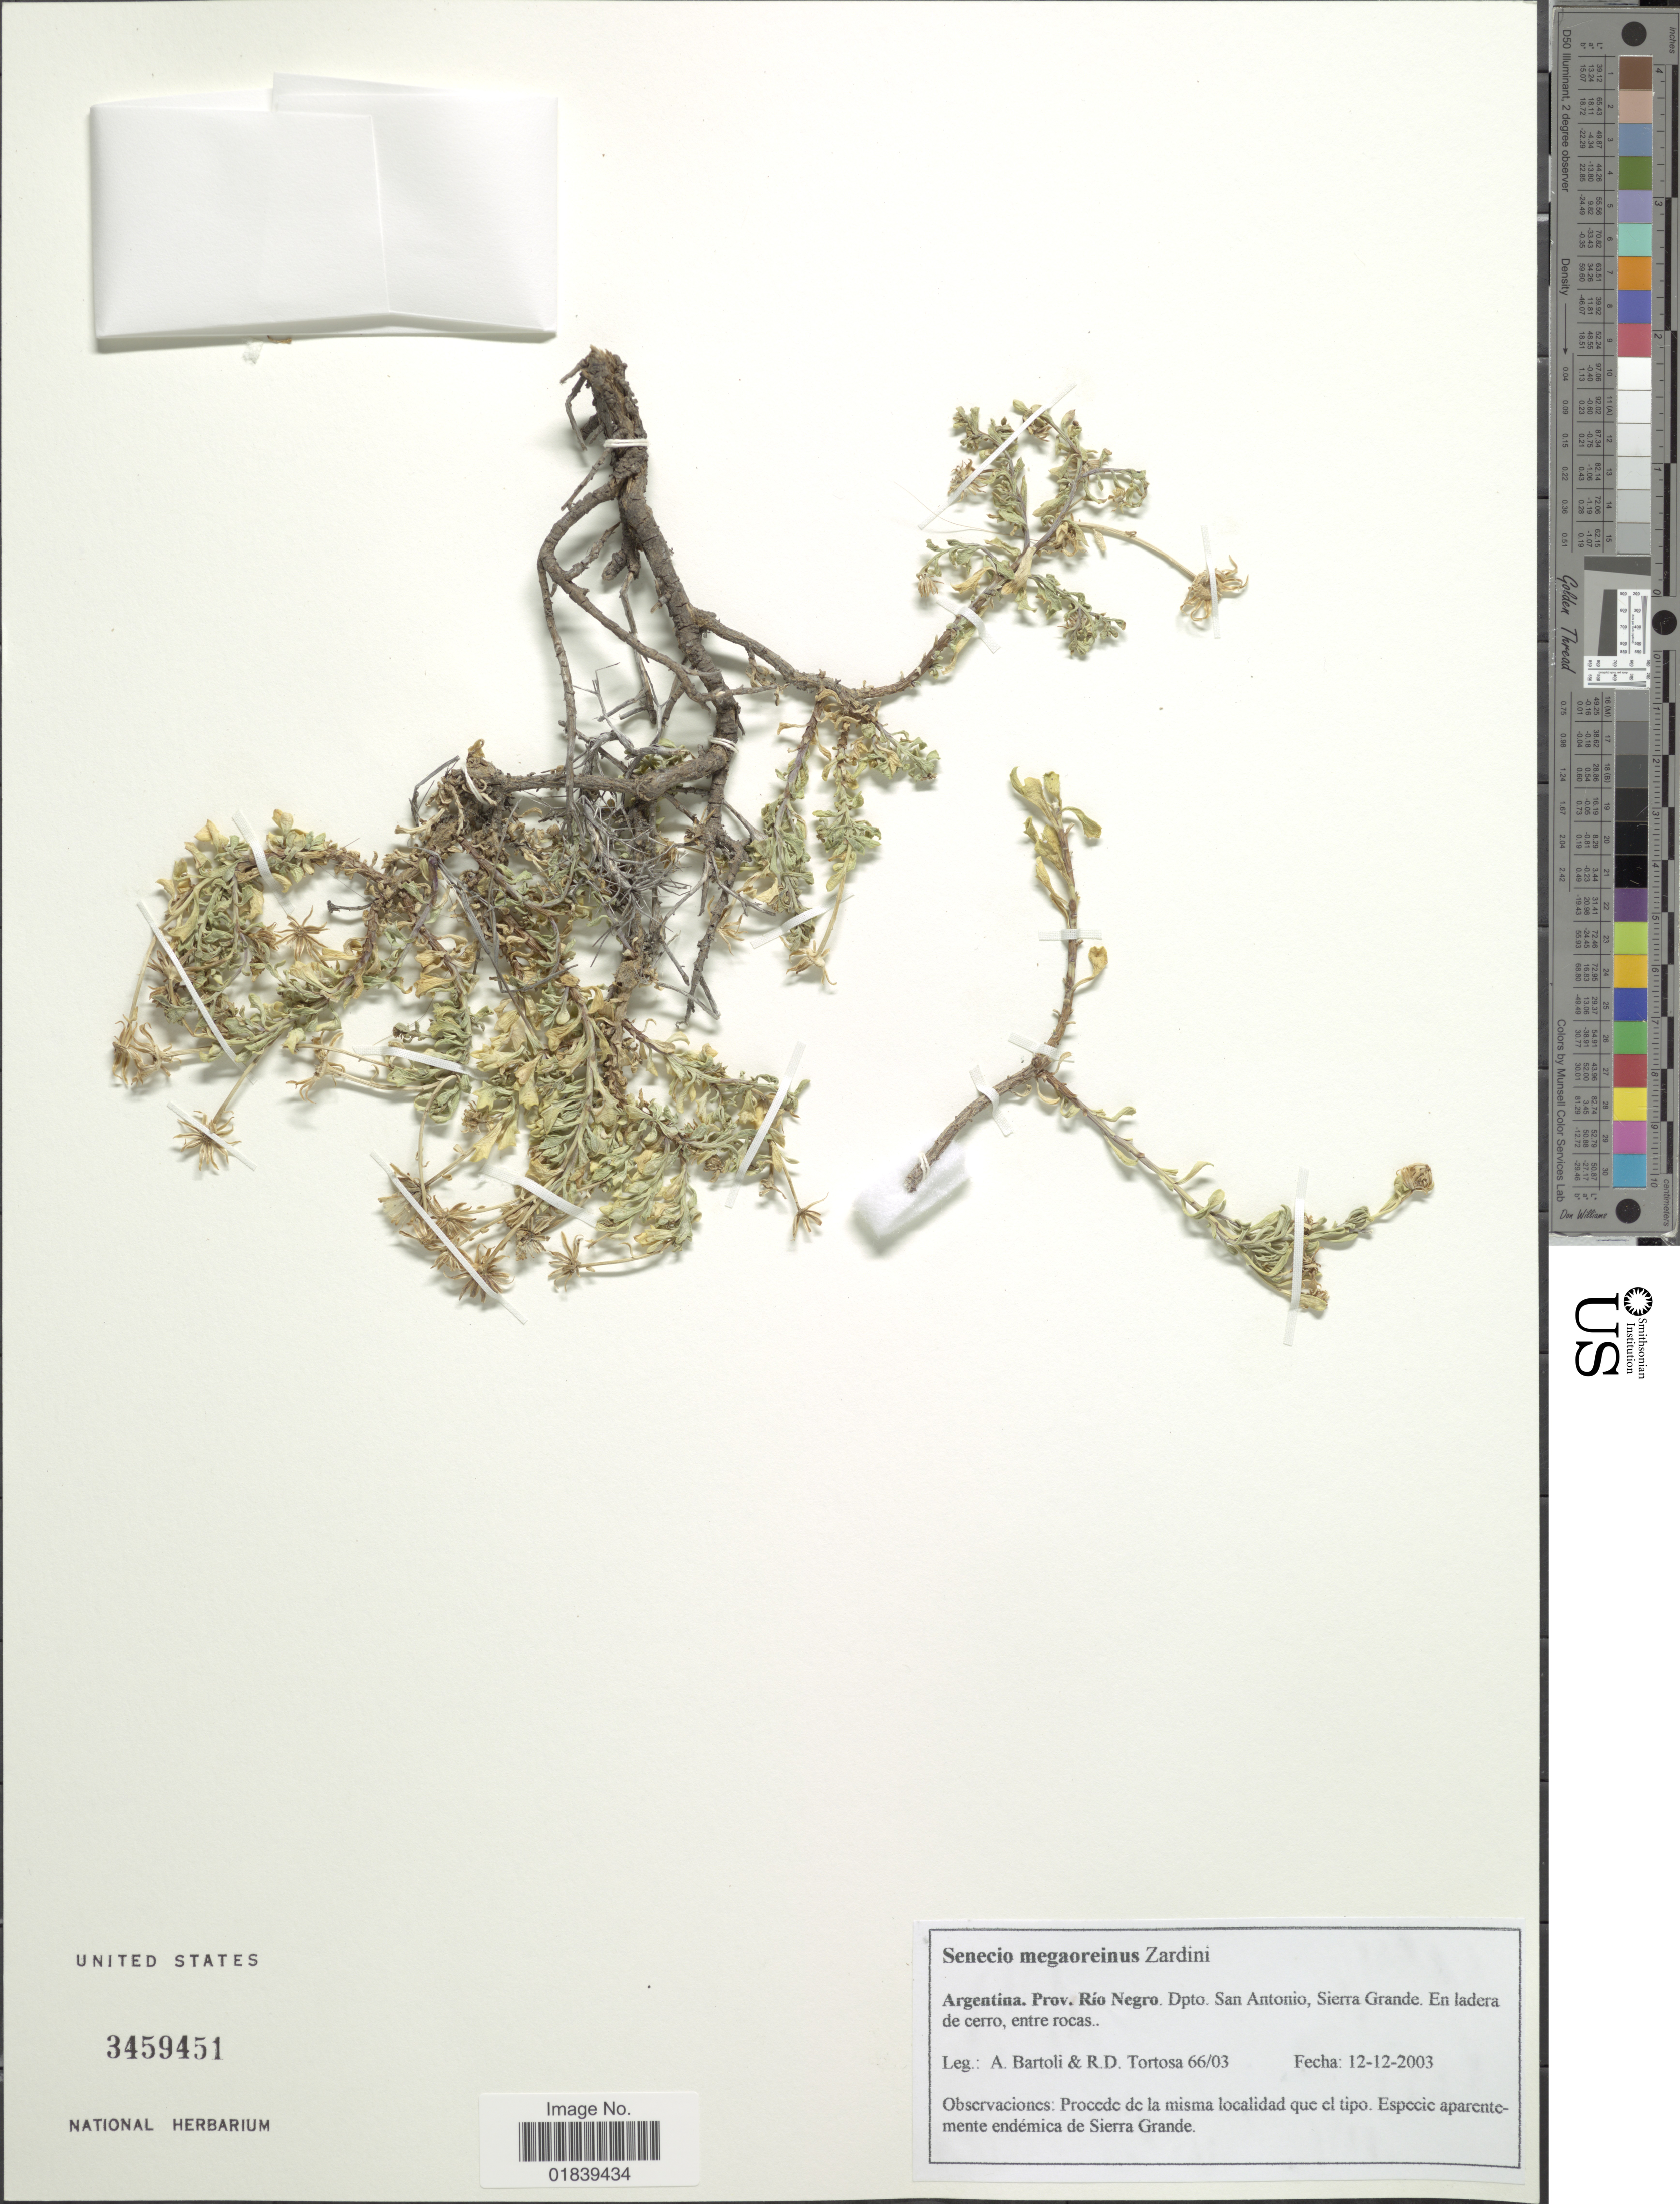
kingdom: Plantae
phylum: Tracheophyta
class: Magnoliopsida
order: Asterales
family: Asteraceae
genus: Senecio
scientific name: Senecio megaoreinus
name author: Zardini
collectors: A. Bartoli & R. D. Tortosa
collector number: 66/03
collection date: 2003-12-12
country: Argentina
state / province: Rio Negro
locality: Dpto. San Antonio, Sierra Grande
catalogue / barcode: US 3459451